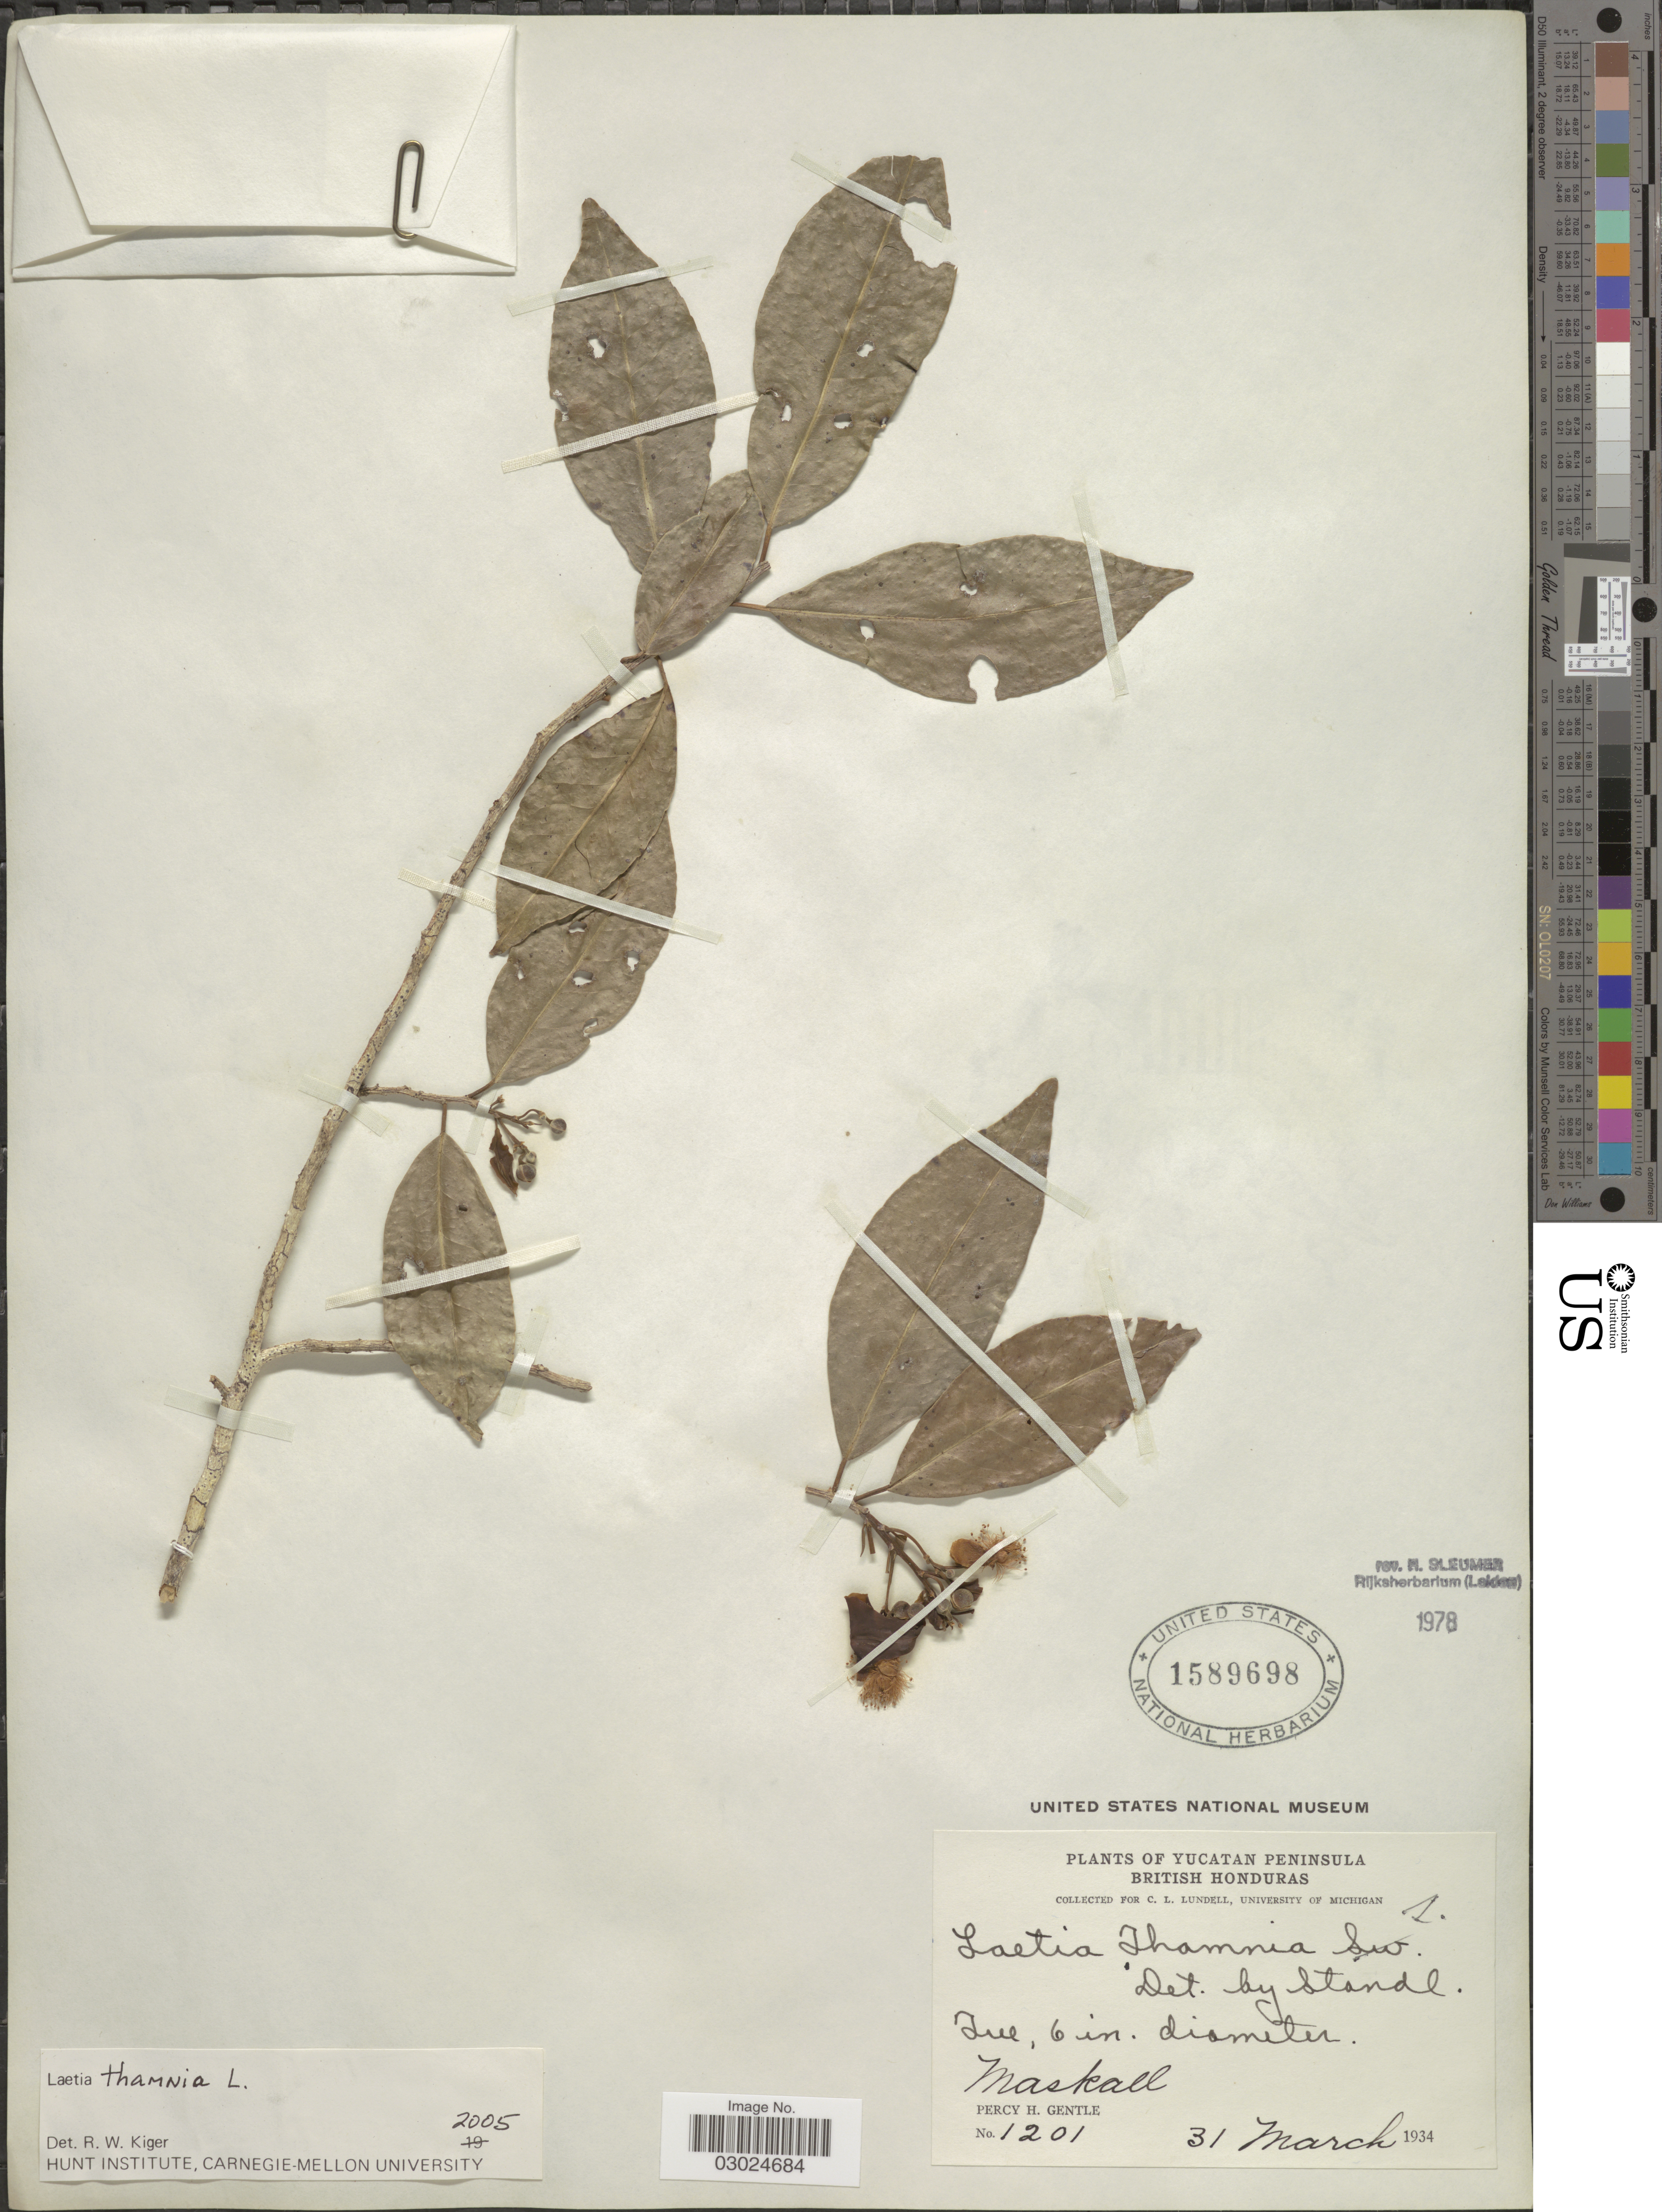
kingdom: Plantae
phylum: Tracheophyta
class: Magnoliopsida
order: Malpighiales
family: Salicaceae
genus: Laetia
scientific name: Laetia thamnia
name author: L.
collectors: P. H. Gentle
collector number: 1201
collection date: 1934-03-31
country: Belize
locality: Yucatan Peninsula, British Honduras, Maskall.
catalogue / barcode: US 1589698